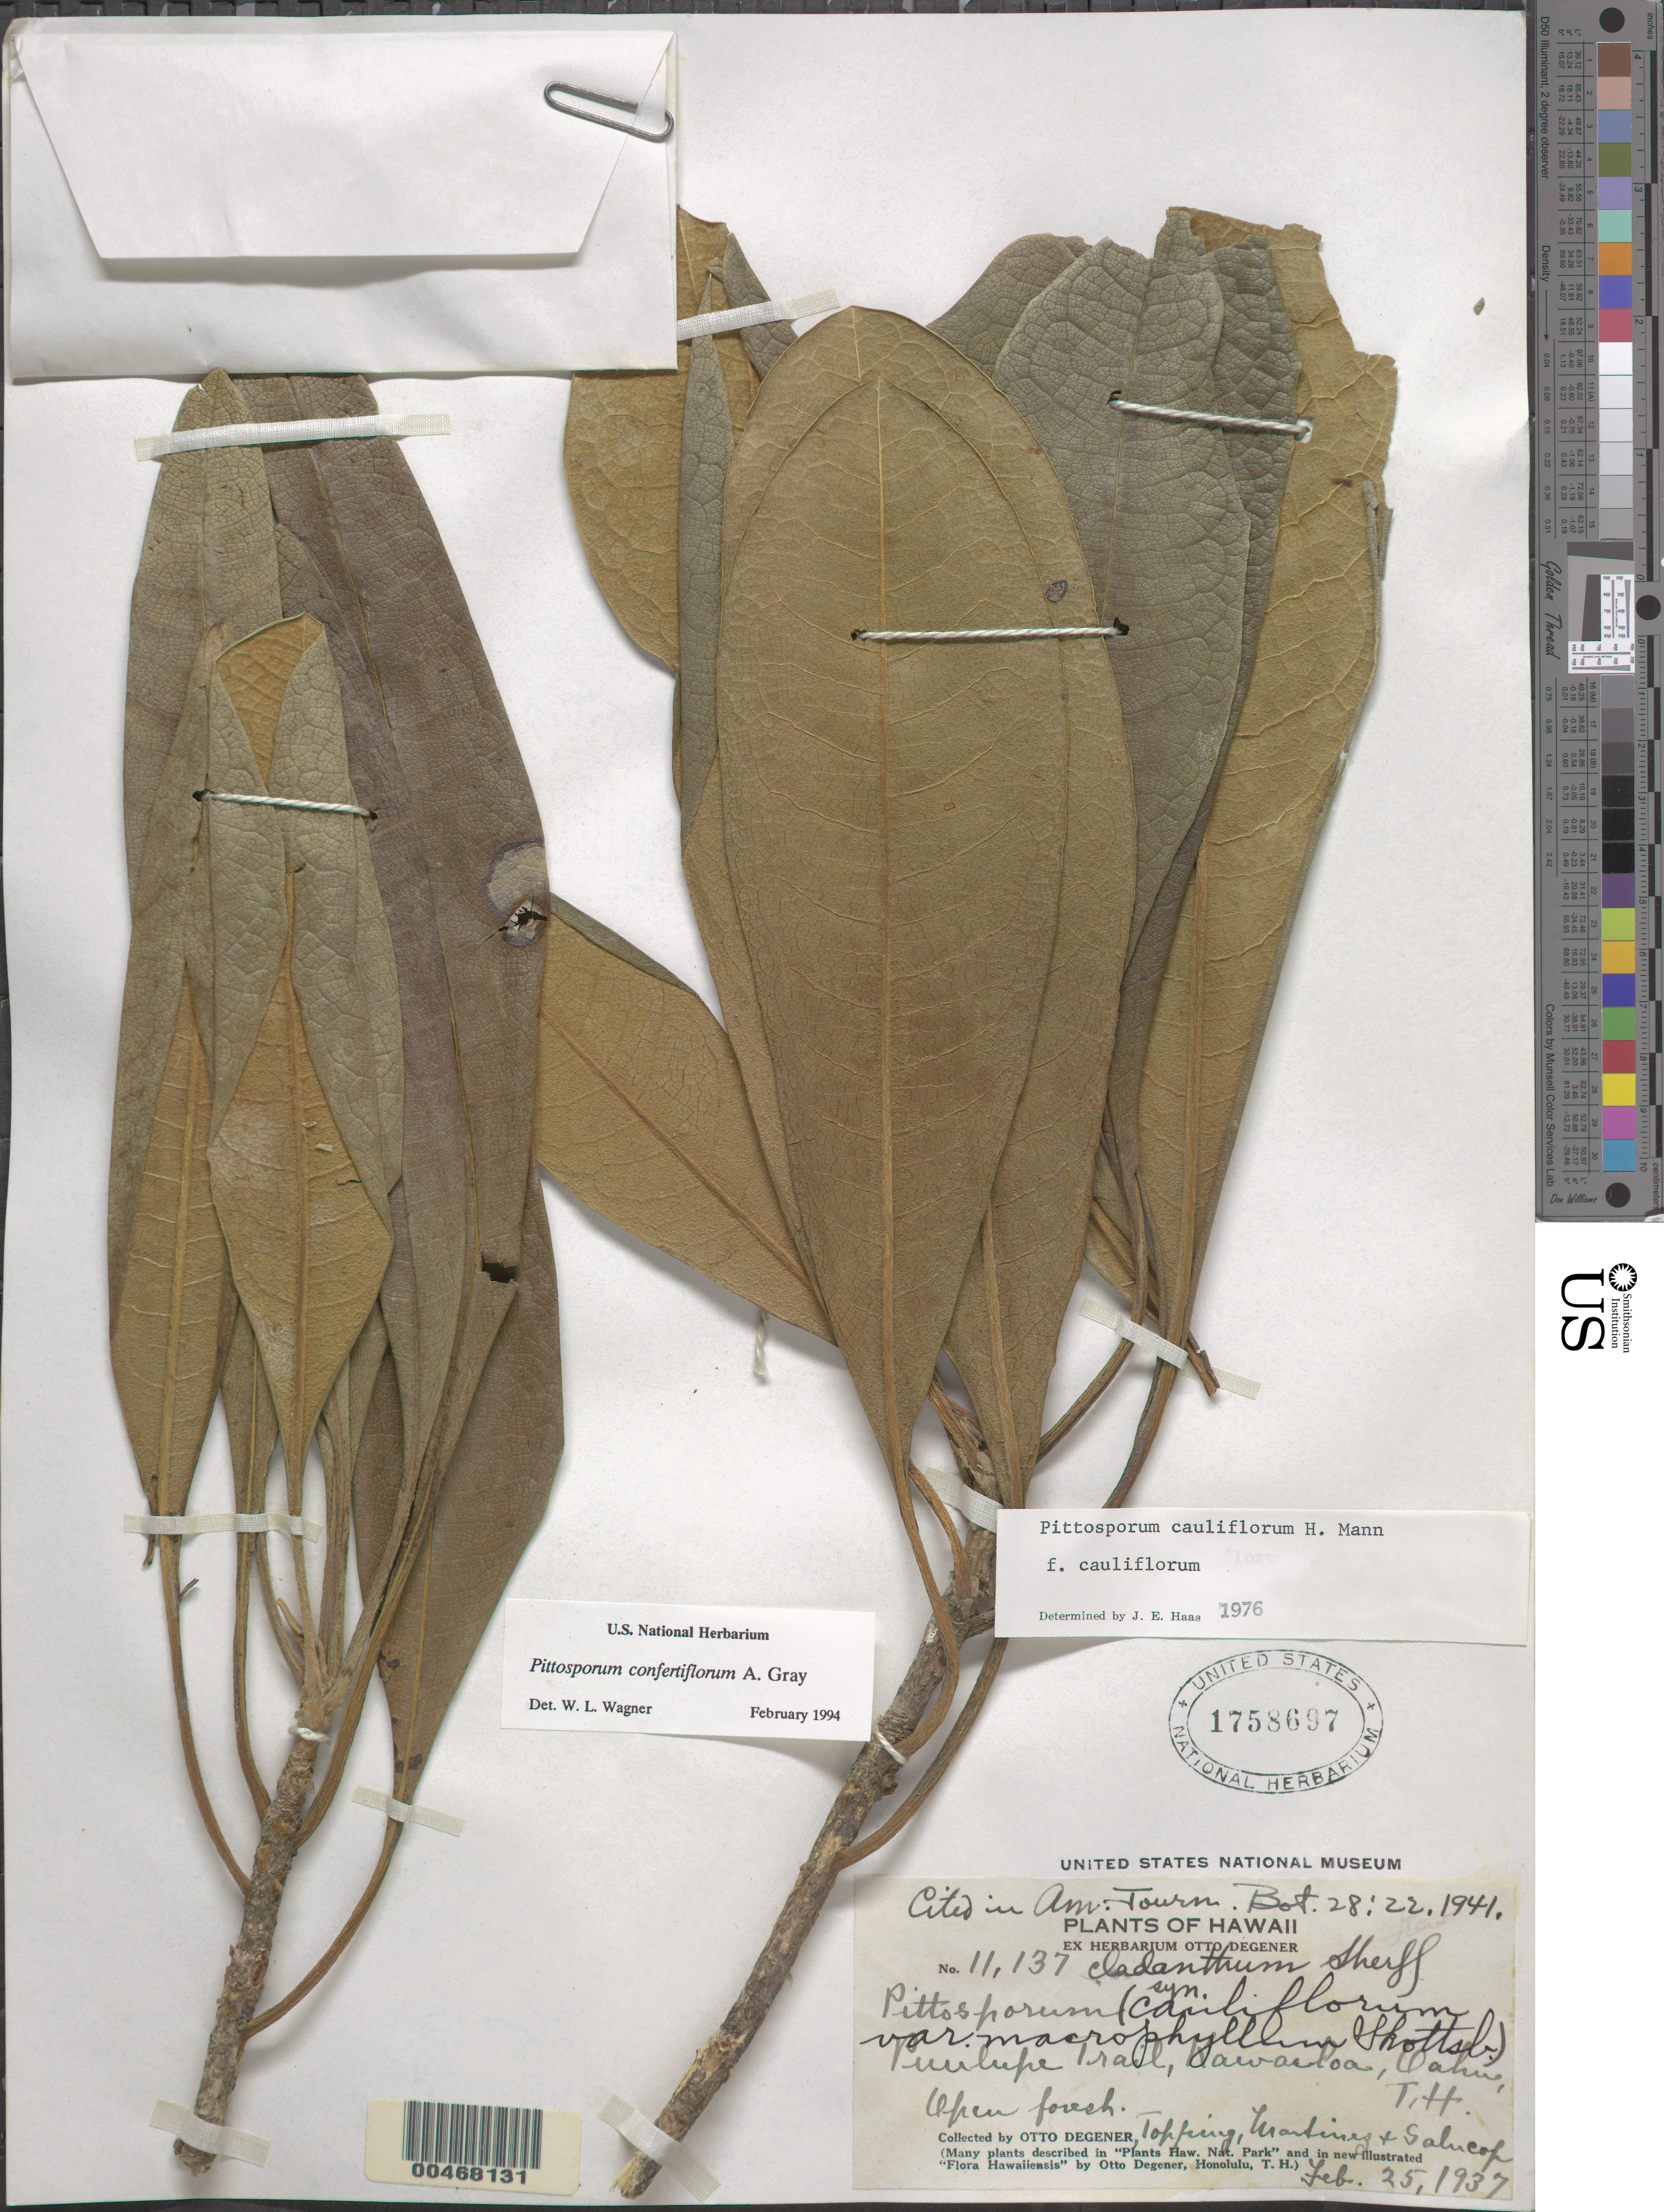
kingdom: Plantae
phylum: Tracheophyta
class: Magnoliopsida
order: Apiales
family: Pittosporaceae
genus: Pittosporum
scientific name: Pittosporum confertiflorum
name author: A. Gray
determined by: Wagner, W. L., (BOT), Smithsonian Institution - National Museum of Natural History (UNITED STATES)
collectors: O. Degener, D. L. Topping, -- Martinez & -- Salucop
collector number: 11137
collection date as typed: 25 Feb 1937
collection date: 1937-02-25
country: United States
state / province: Hawaii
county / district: Honolulu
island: Oahu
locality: Puulupe Trail, Kawailoa.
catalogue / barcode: US 1758697